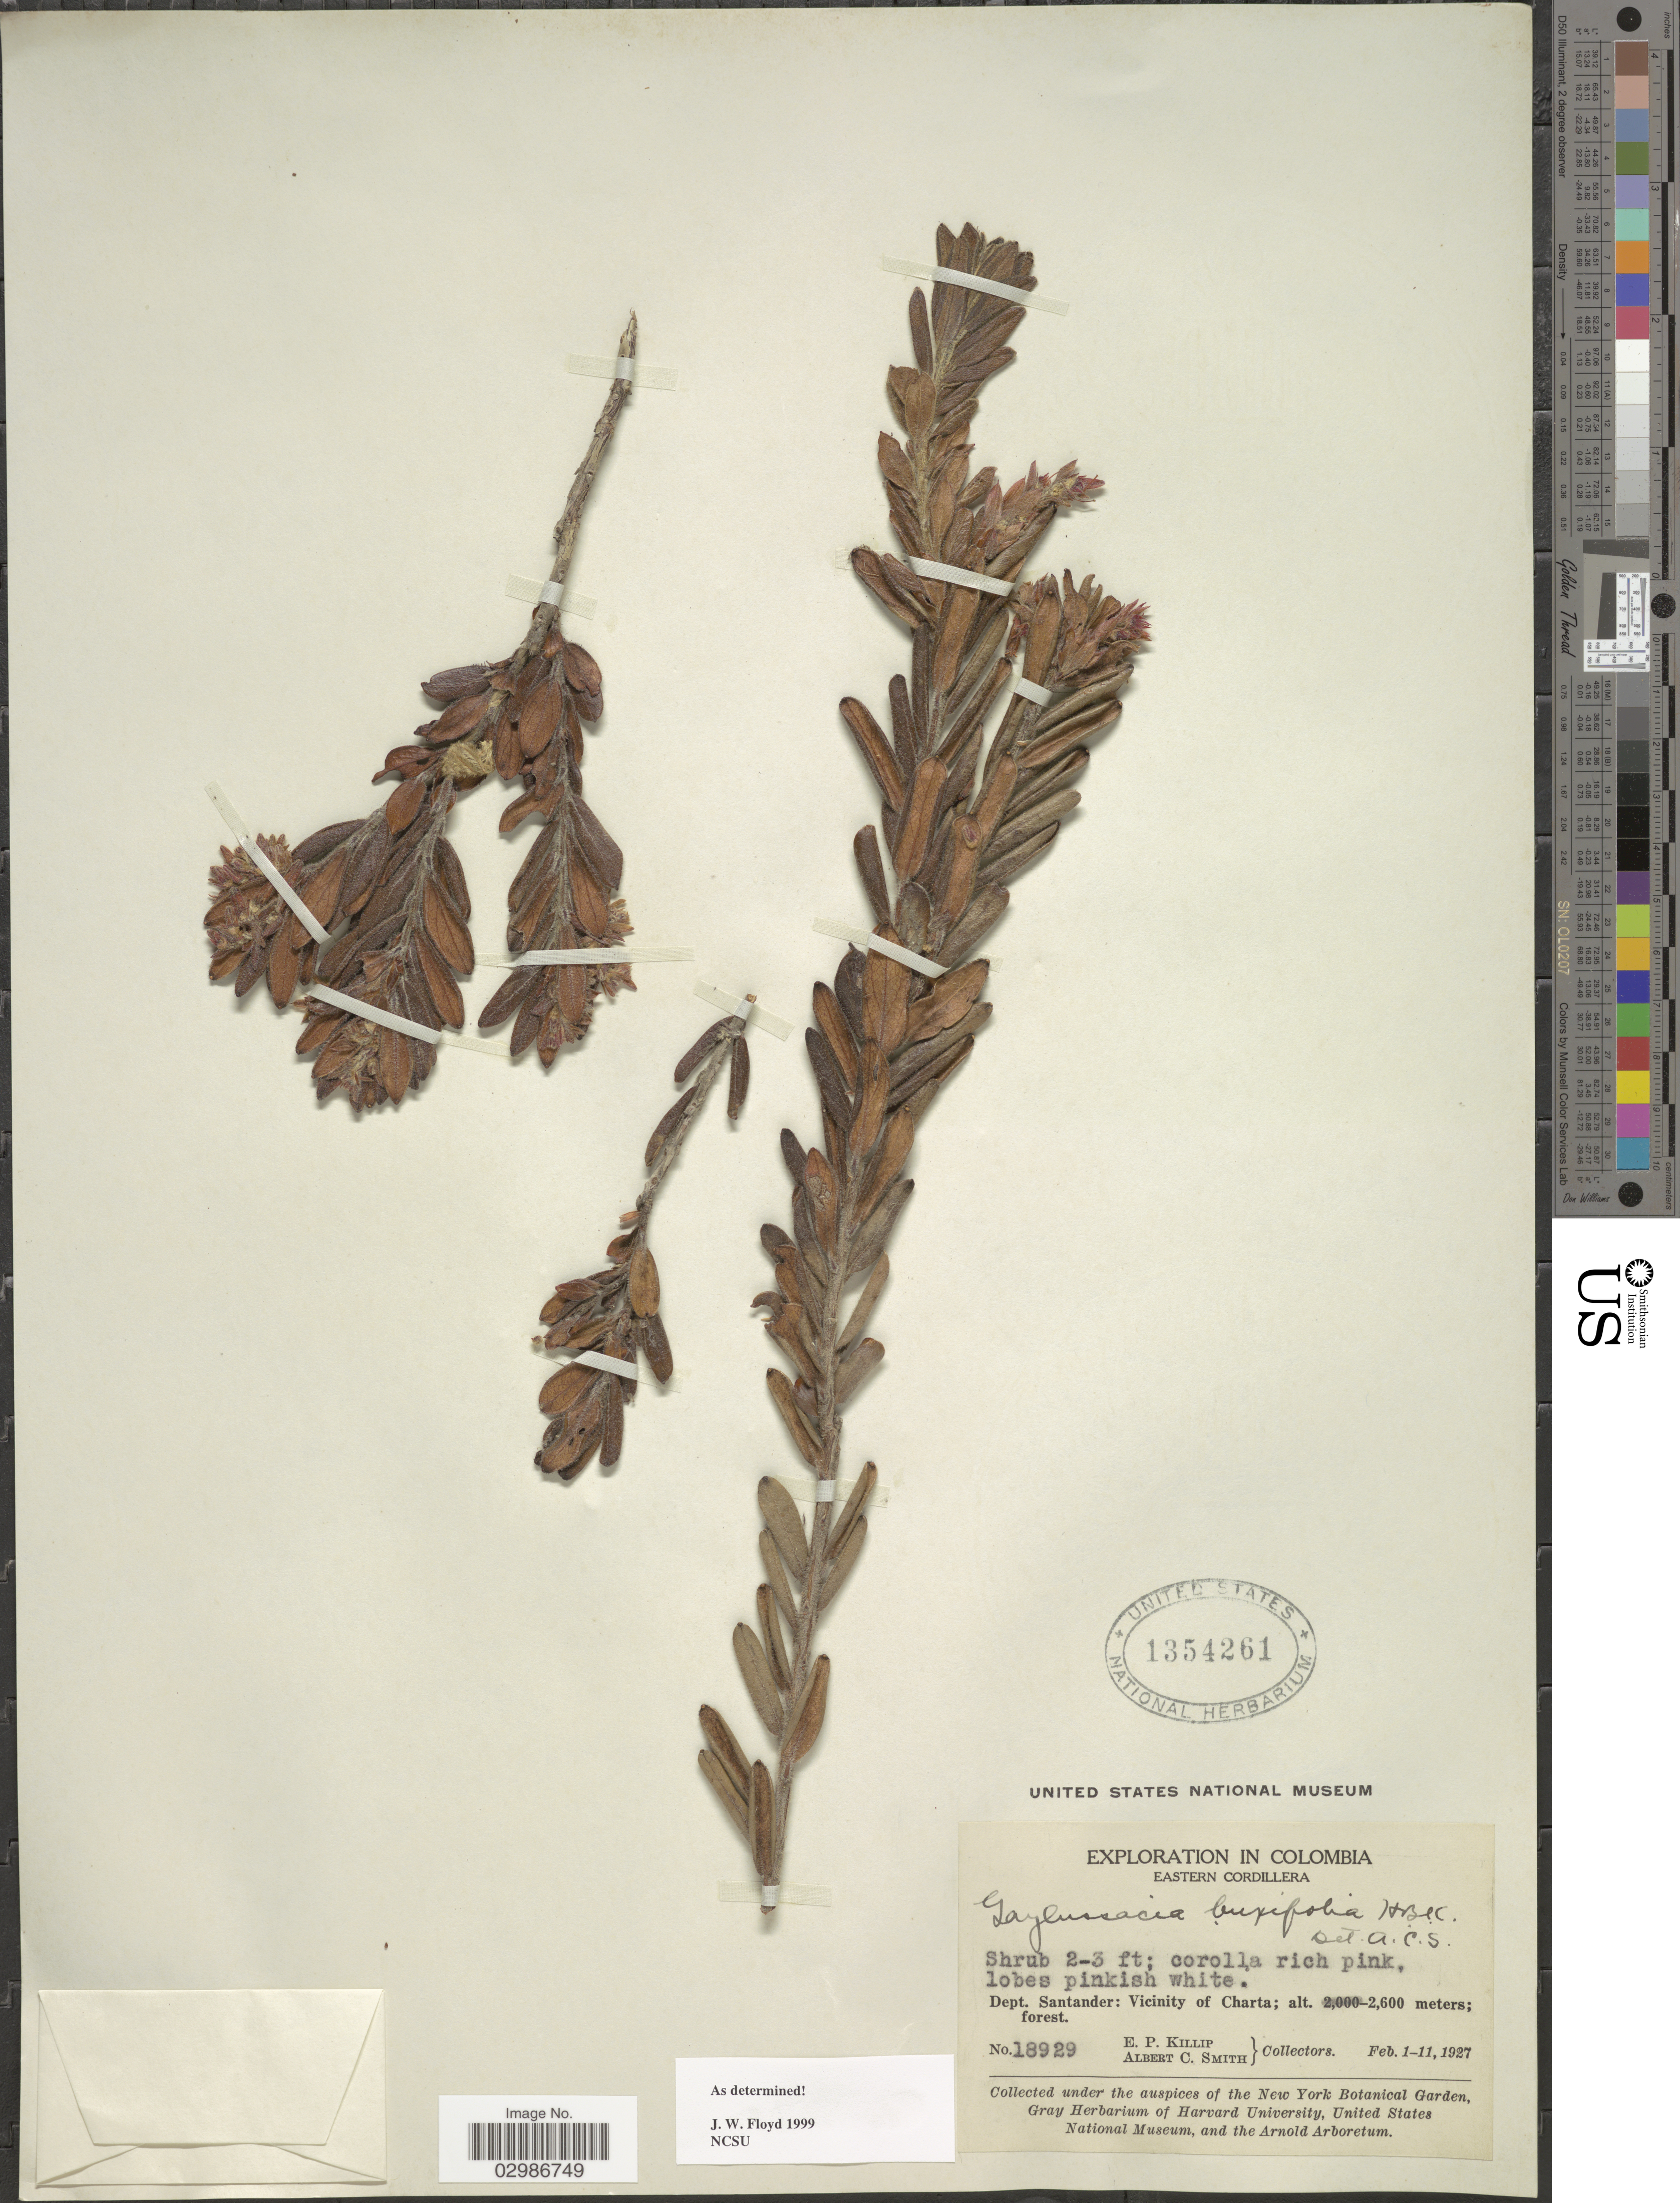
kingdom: Plantae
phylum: Tracheophyta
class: Magnoliopsida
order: Ericales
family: Ericaceae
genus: Gaylussacia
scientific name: Gaylussacia buxifolia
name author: Kunth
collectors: E. P. Killip & A. C. Smith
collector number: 18929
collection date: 1927-02-01/1927-02-11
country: Colombia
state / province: Santander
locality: Eastern Cordillera, Dept. Santander: Vicinity of Charta.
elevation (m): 2000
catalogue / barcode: US 1354261